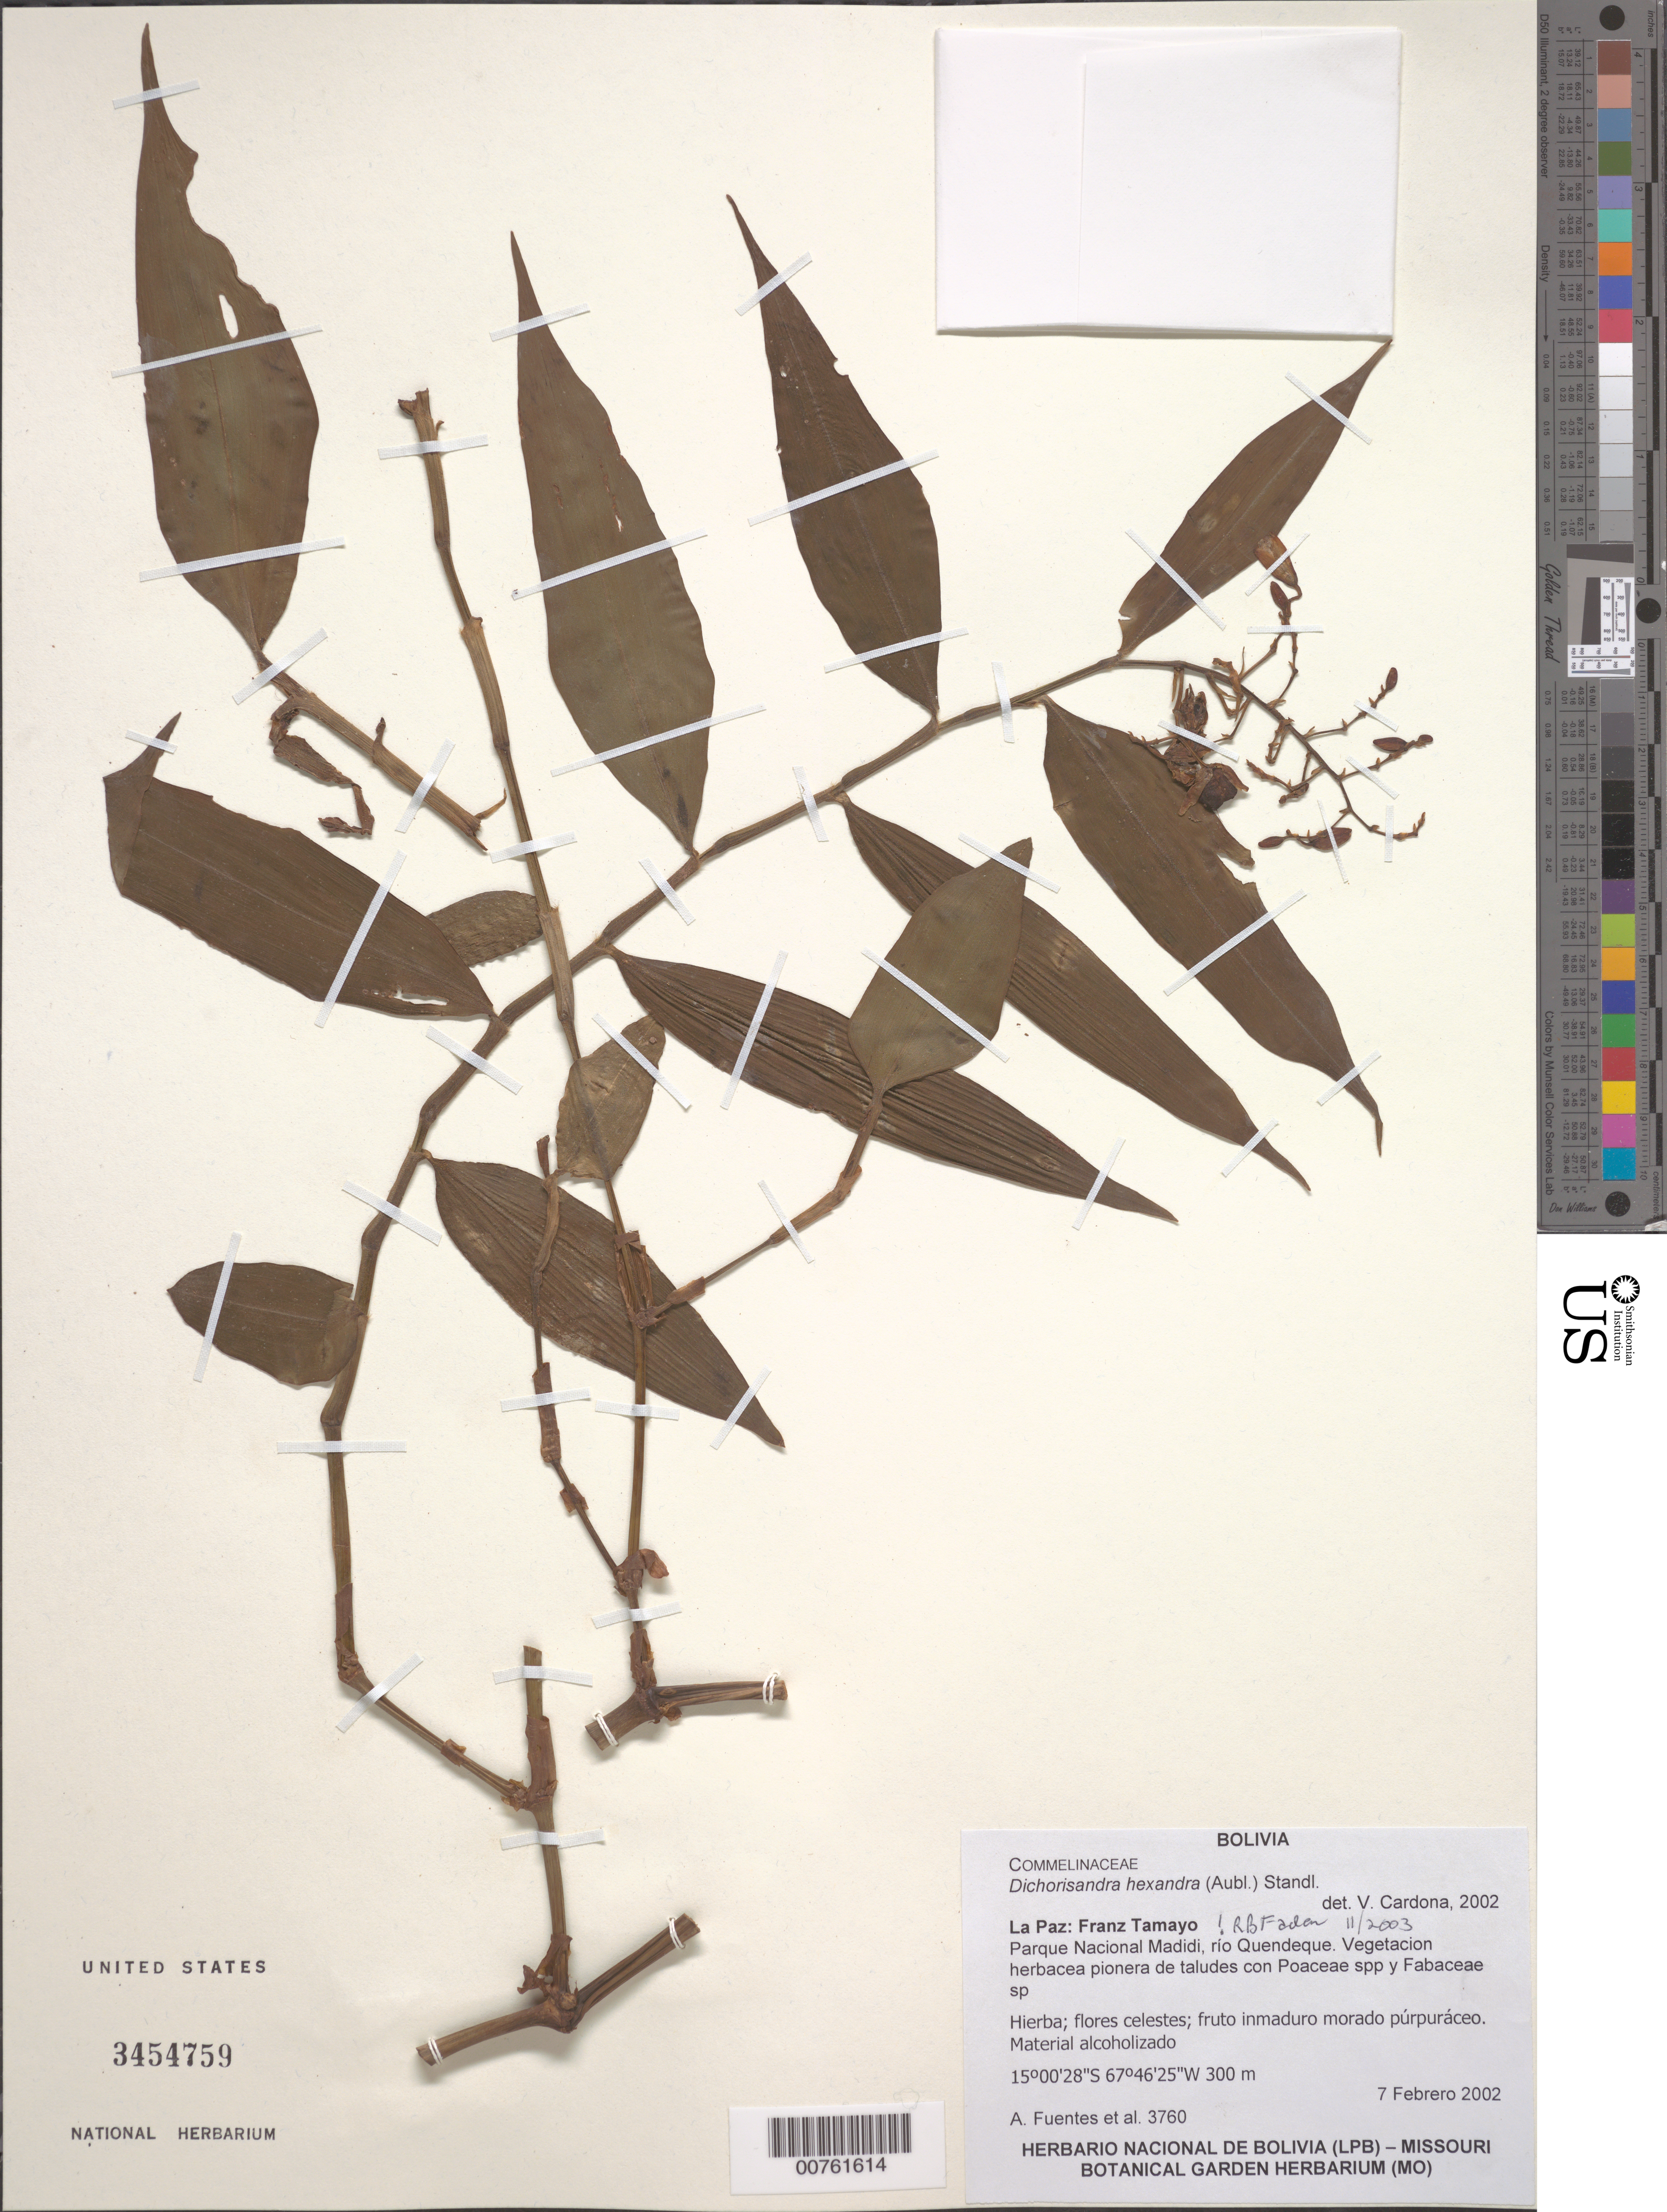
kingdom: Plantae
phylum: Tracheophyta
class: Liliopsida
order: Commelinales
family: Commelinaceae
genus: Dichorisandra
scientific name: Dichorisandra hexandra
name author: (Aubl.) Standl.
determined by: Faden, Robert B., (US), Smithsonian Institution - National Museum of Natural History (UNITED STATES)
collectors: A. F. Fuentes C. & et al.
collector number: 3760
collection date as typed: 07 Feb 2002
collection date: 2002-02-07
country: Bolivia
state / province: La Paz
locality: Franz Tamayo Parque Nacional Madidi, Rio Quendeque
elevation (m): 300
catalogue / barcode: US 3454759